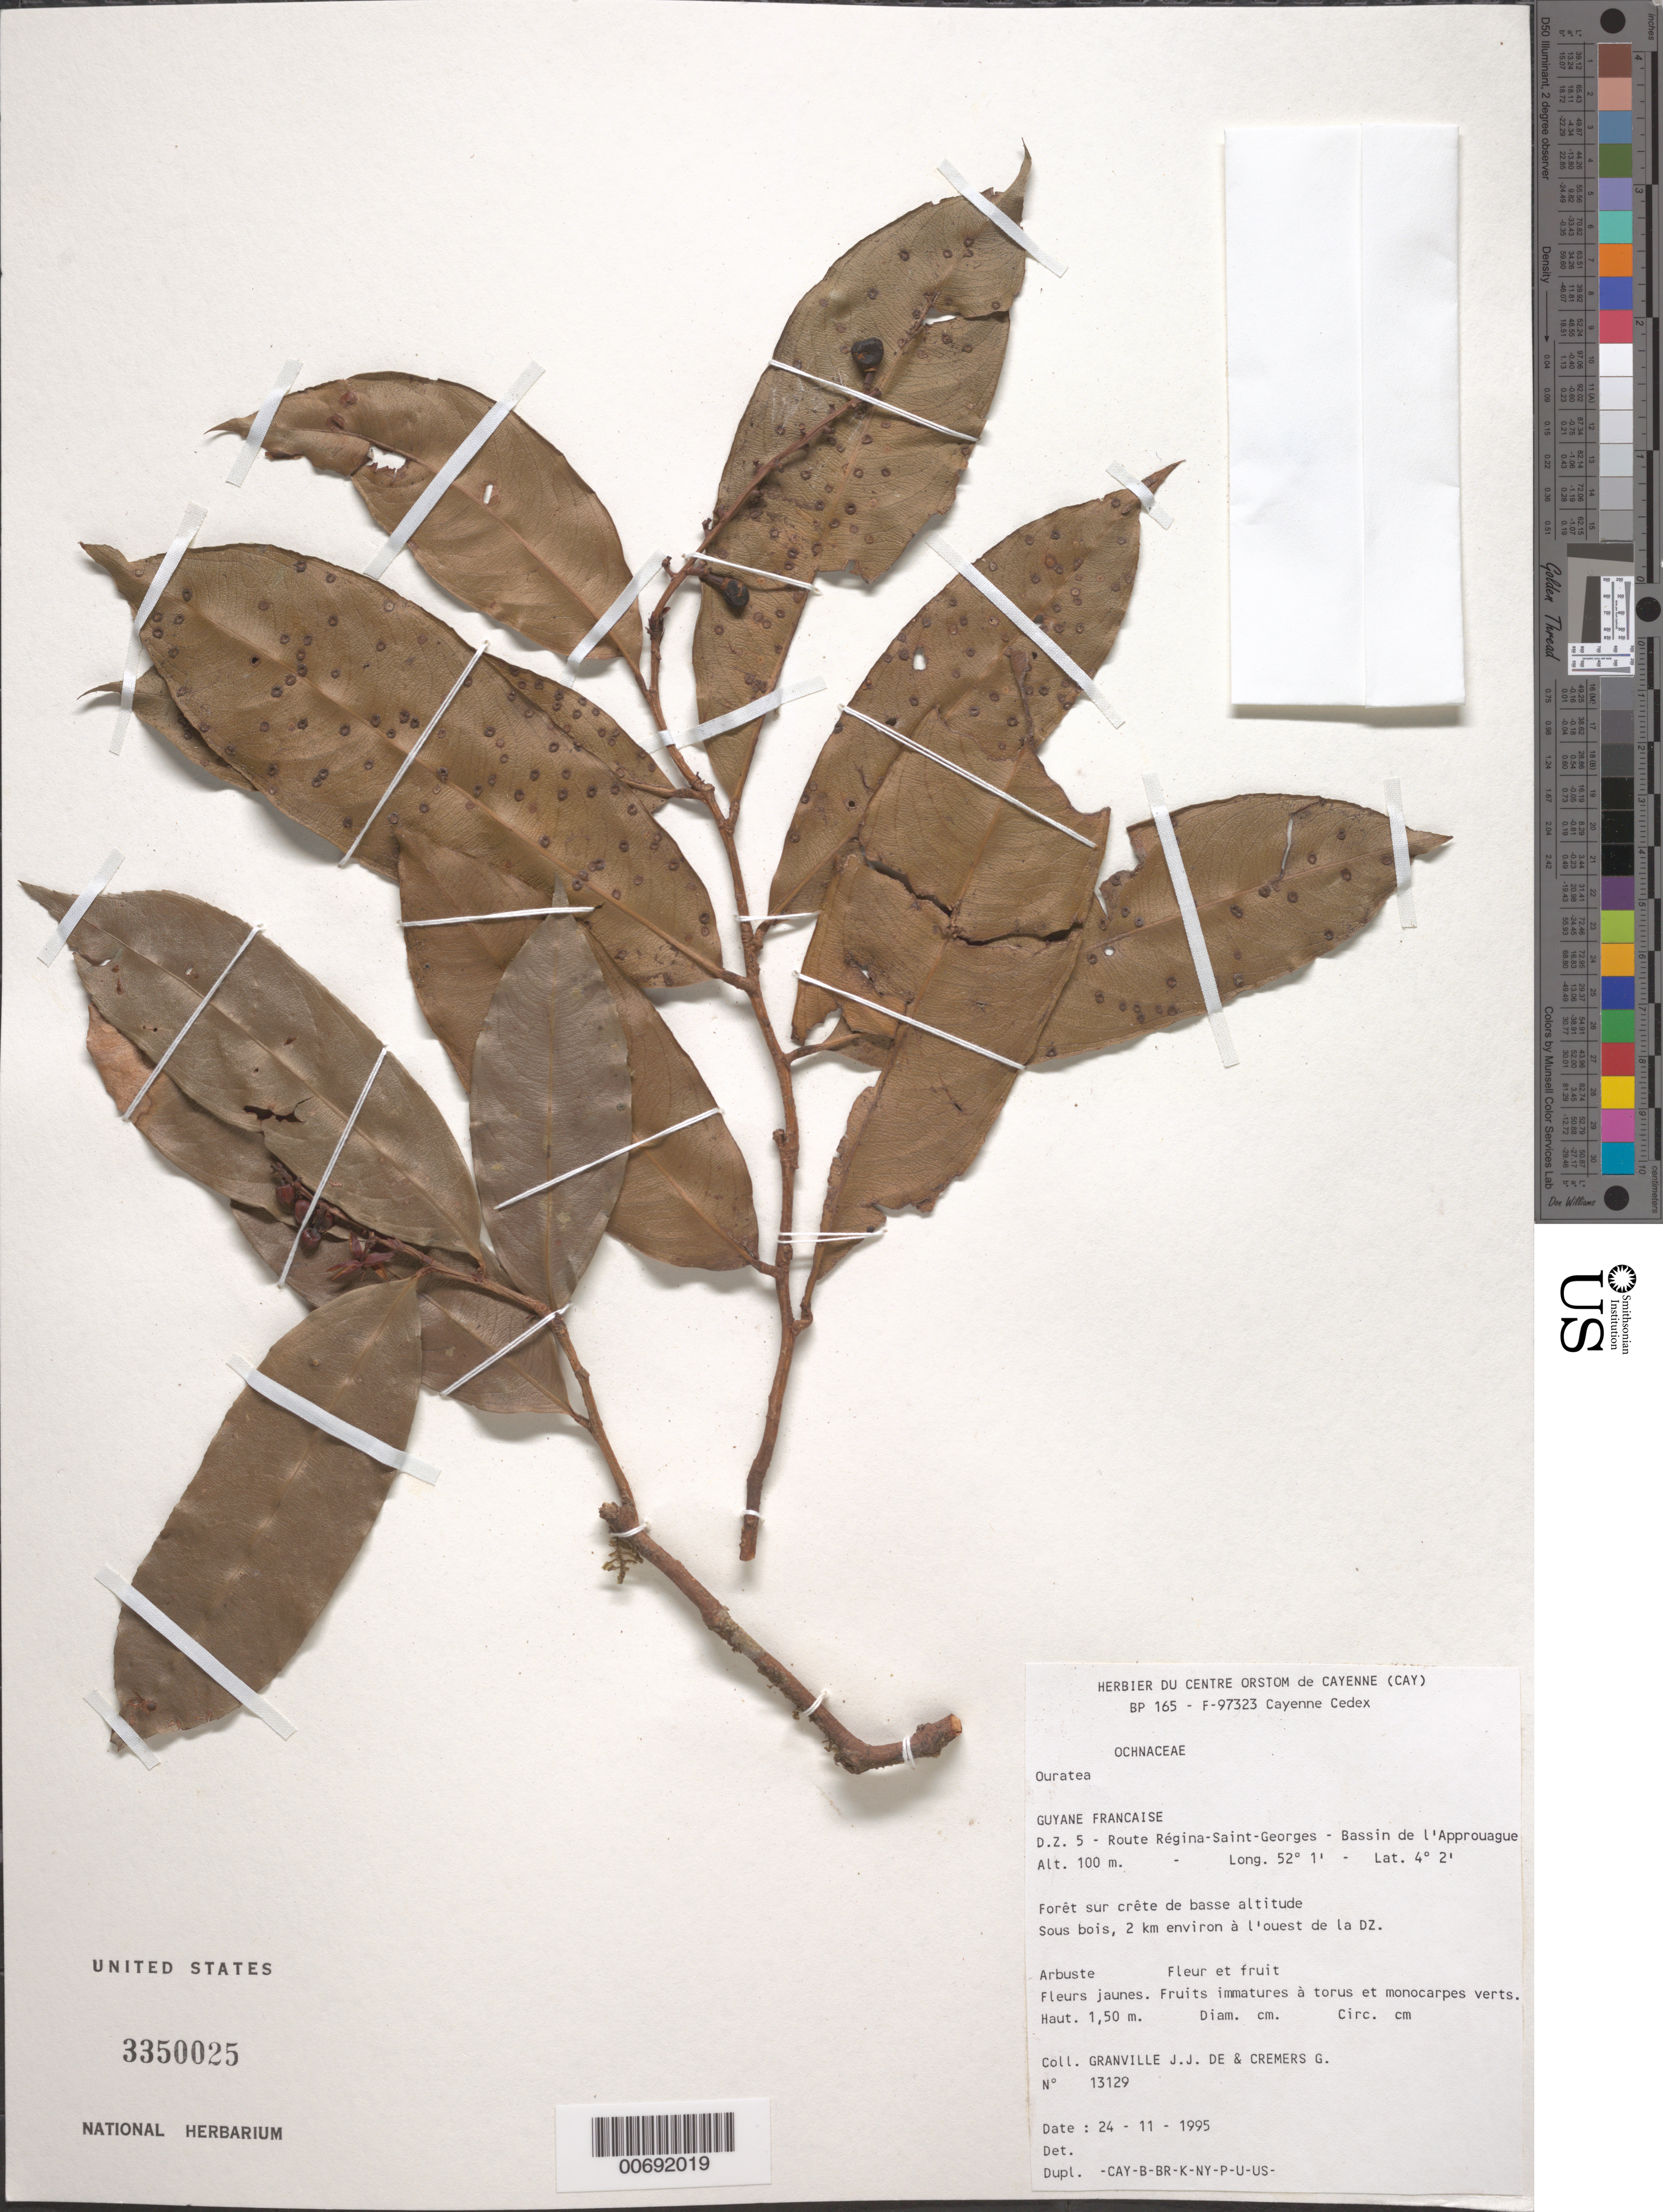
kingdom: Plantae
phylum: Tracheophyta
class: Magnoliopsida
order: Malpighiales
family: Ochnaceae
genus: Ouratea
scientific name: Ouratea sp.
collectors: J.-J. de Granville & G. Cremers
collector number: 13129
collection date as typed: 24-Nov-95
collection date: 1995-11-24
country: French Guiana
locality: Route Regina-Saint-Georges, D.Z. 5, Bassin de l'Approuague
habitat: Forêt sur crete de basse altitude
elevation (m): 100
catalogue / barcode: US 3350025